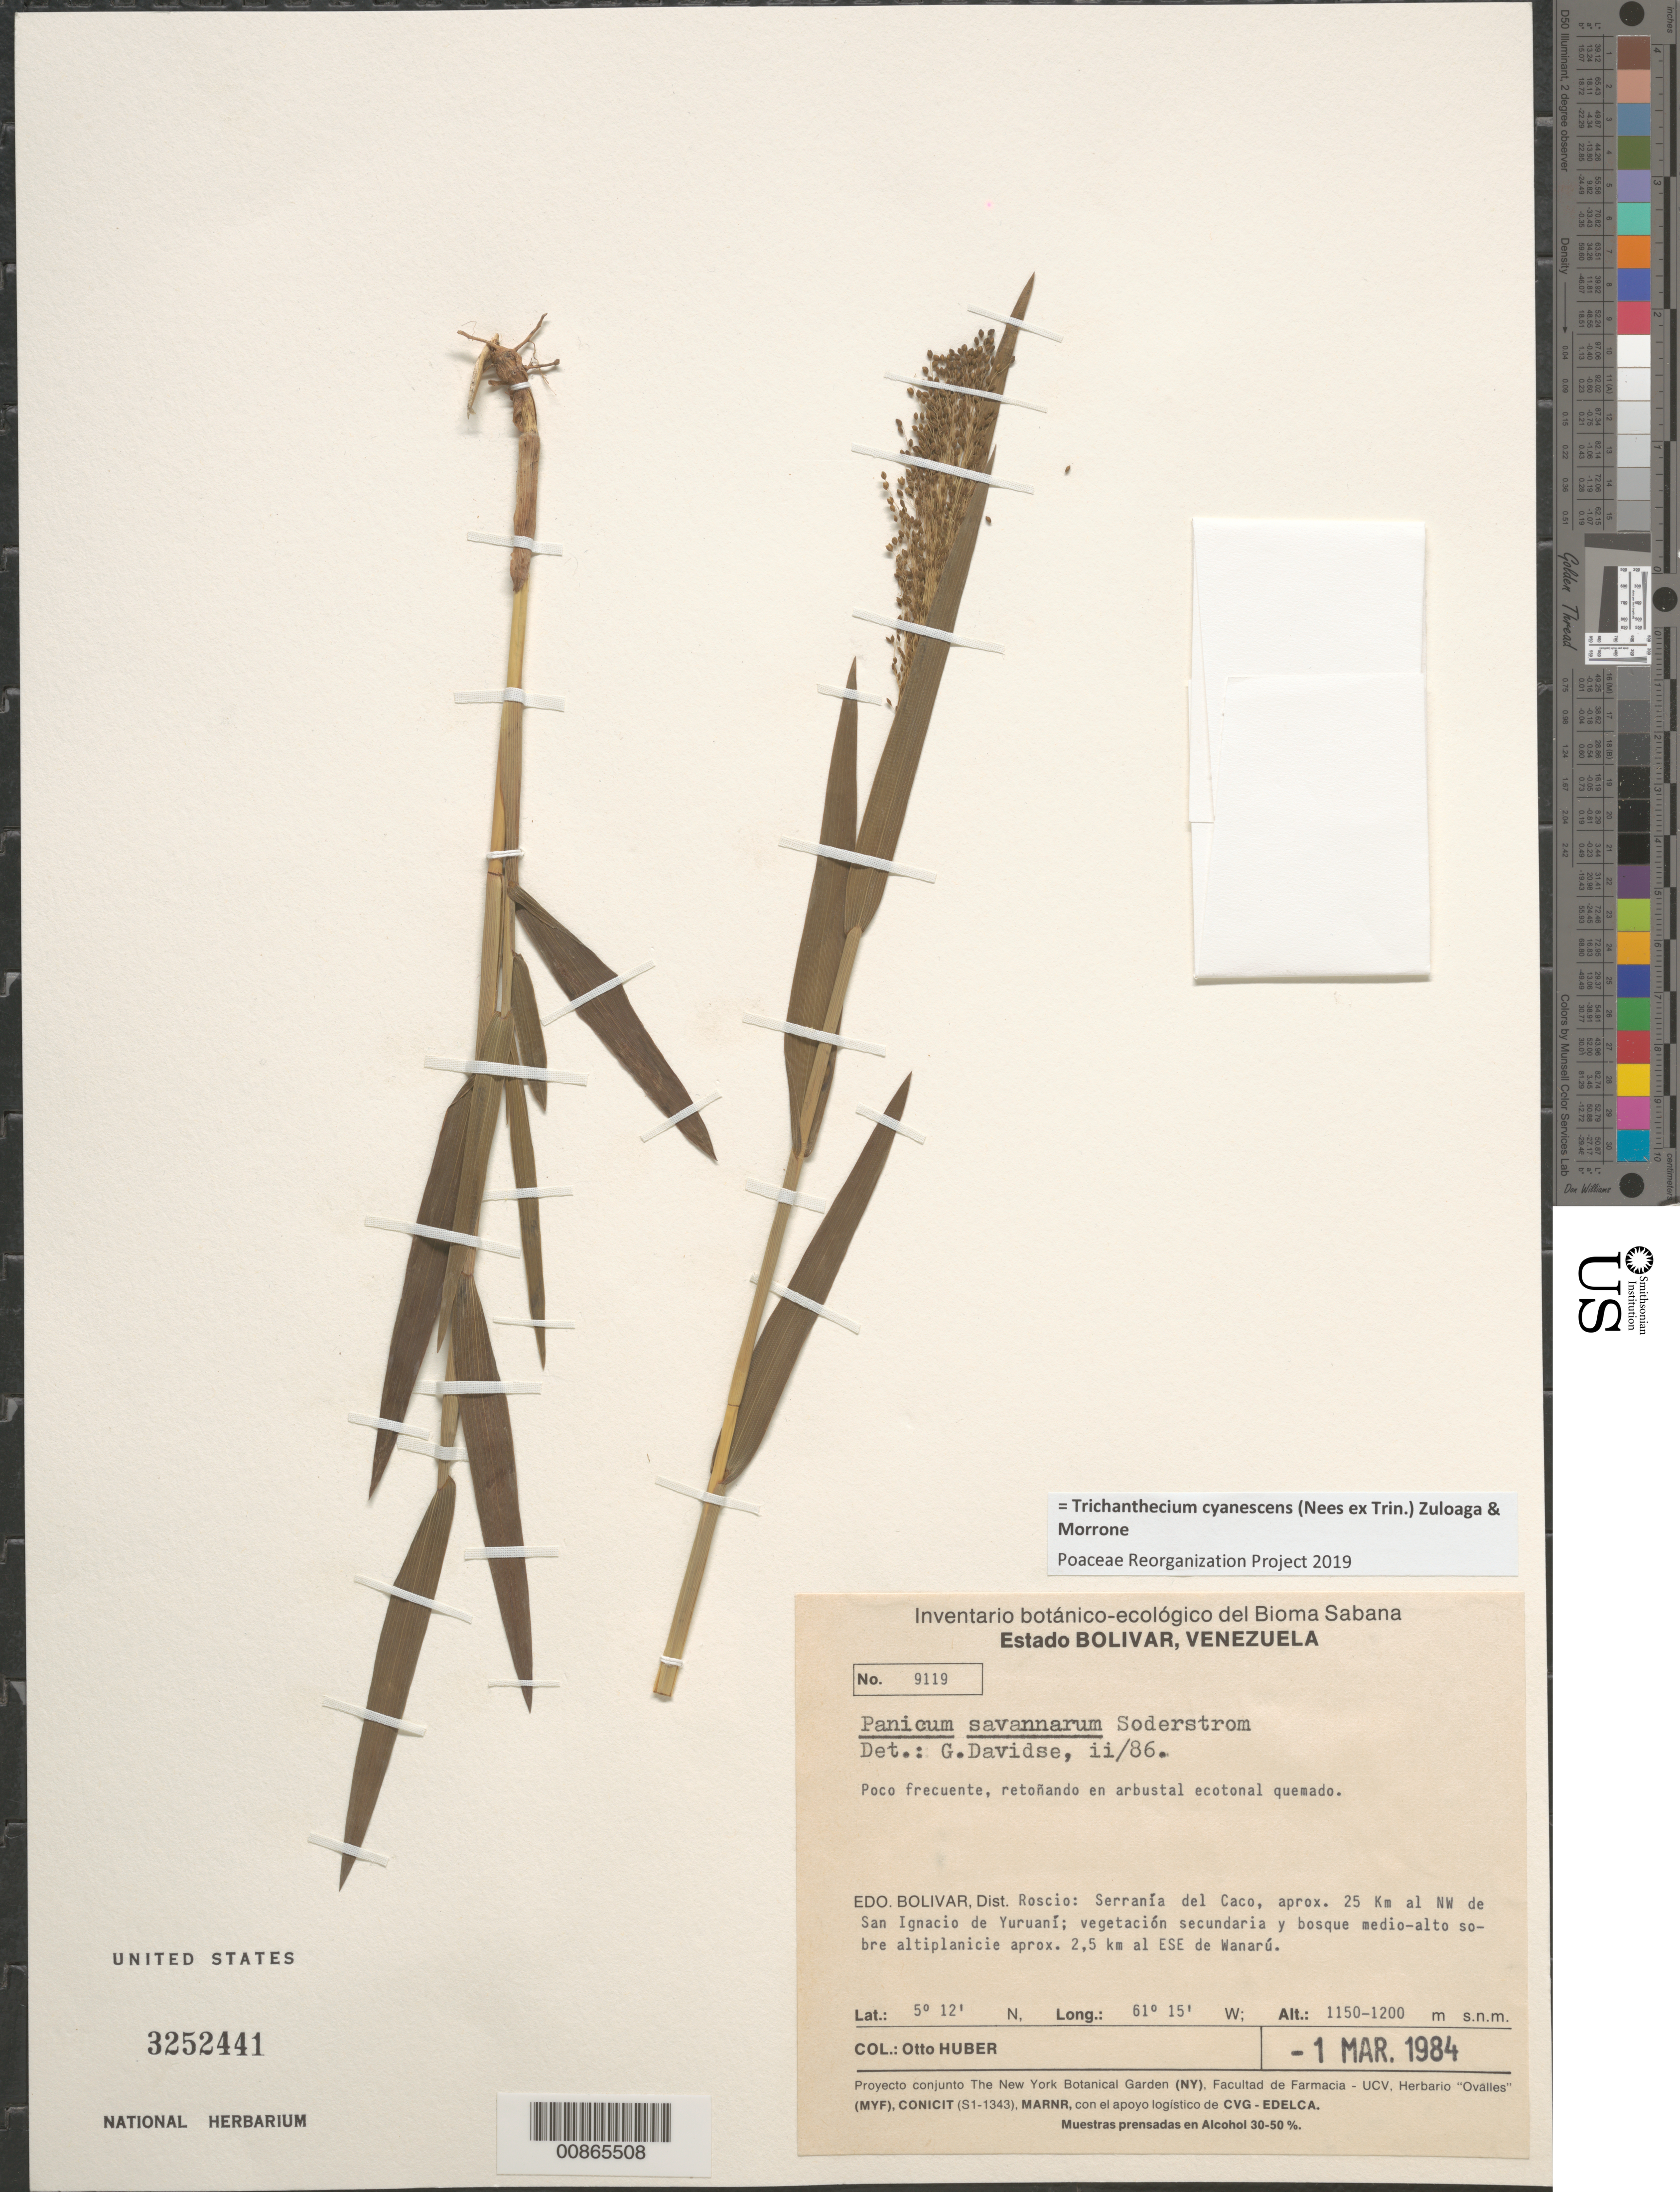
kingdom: Plantae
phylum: Tracheophyta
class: Liliopsida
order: Poales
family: Poaceae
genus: Panicum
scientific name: Panicum cyanescens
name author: Nees ex Trin.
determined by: Davidse, Gerrit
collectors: O. Huber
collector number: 9119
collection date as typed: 1-Mar-84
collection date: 1984-03-01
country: Venezuela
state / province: Bolívar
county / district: Roscio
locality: Serrania del Caco, aprox. 25 km NW de San Ignacio de Yuruaní, y aprox. 2.5 km ESE de Wanarú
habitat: Vegetación secundaria y bosque medio-alto sobre altiplanicie; retonando en arbustal ecotonal quemado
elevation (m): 1150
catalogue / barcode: US 3252441